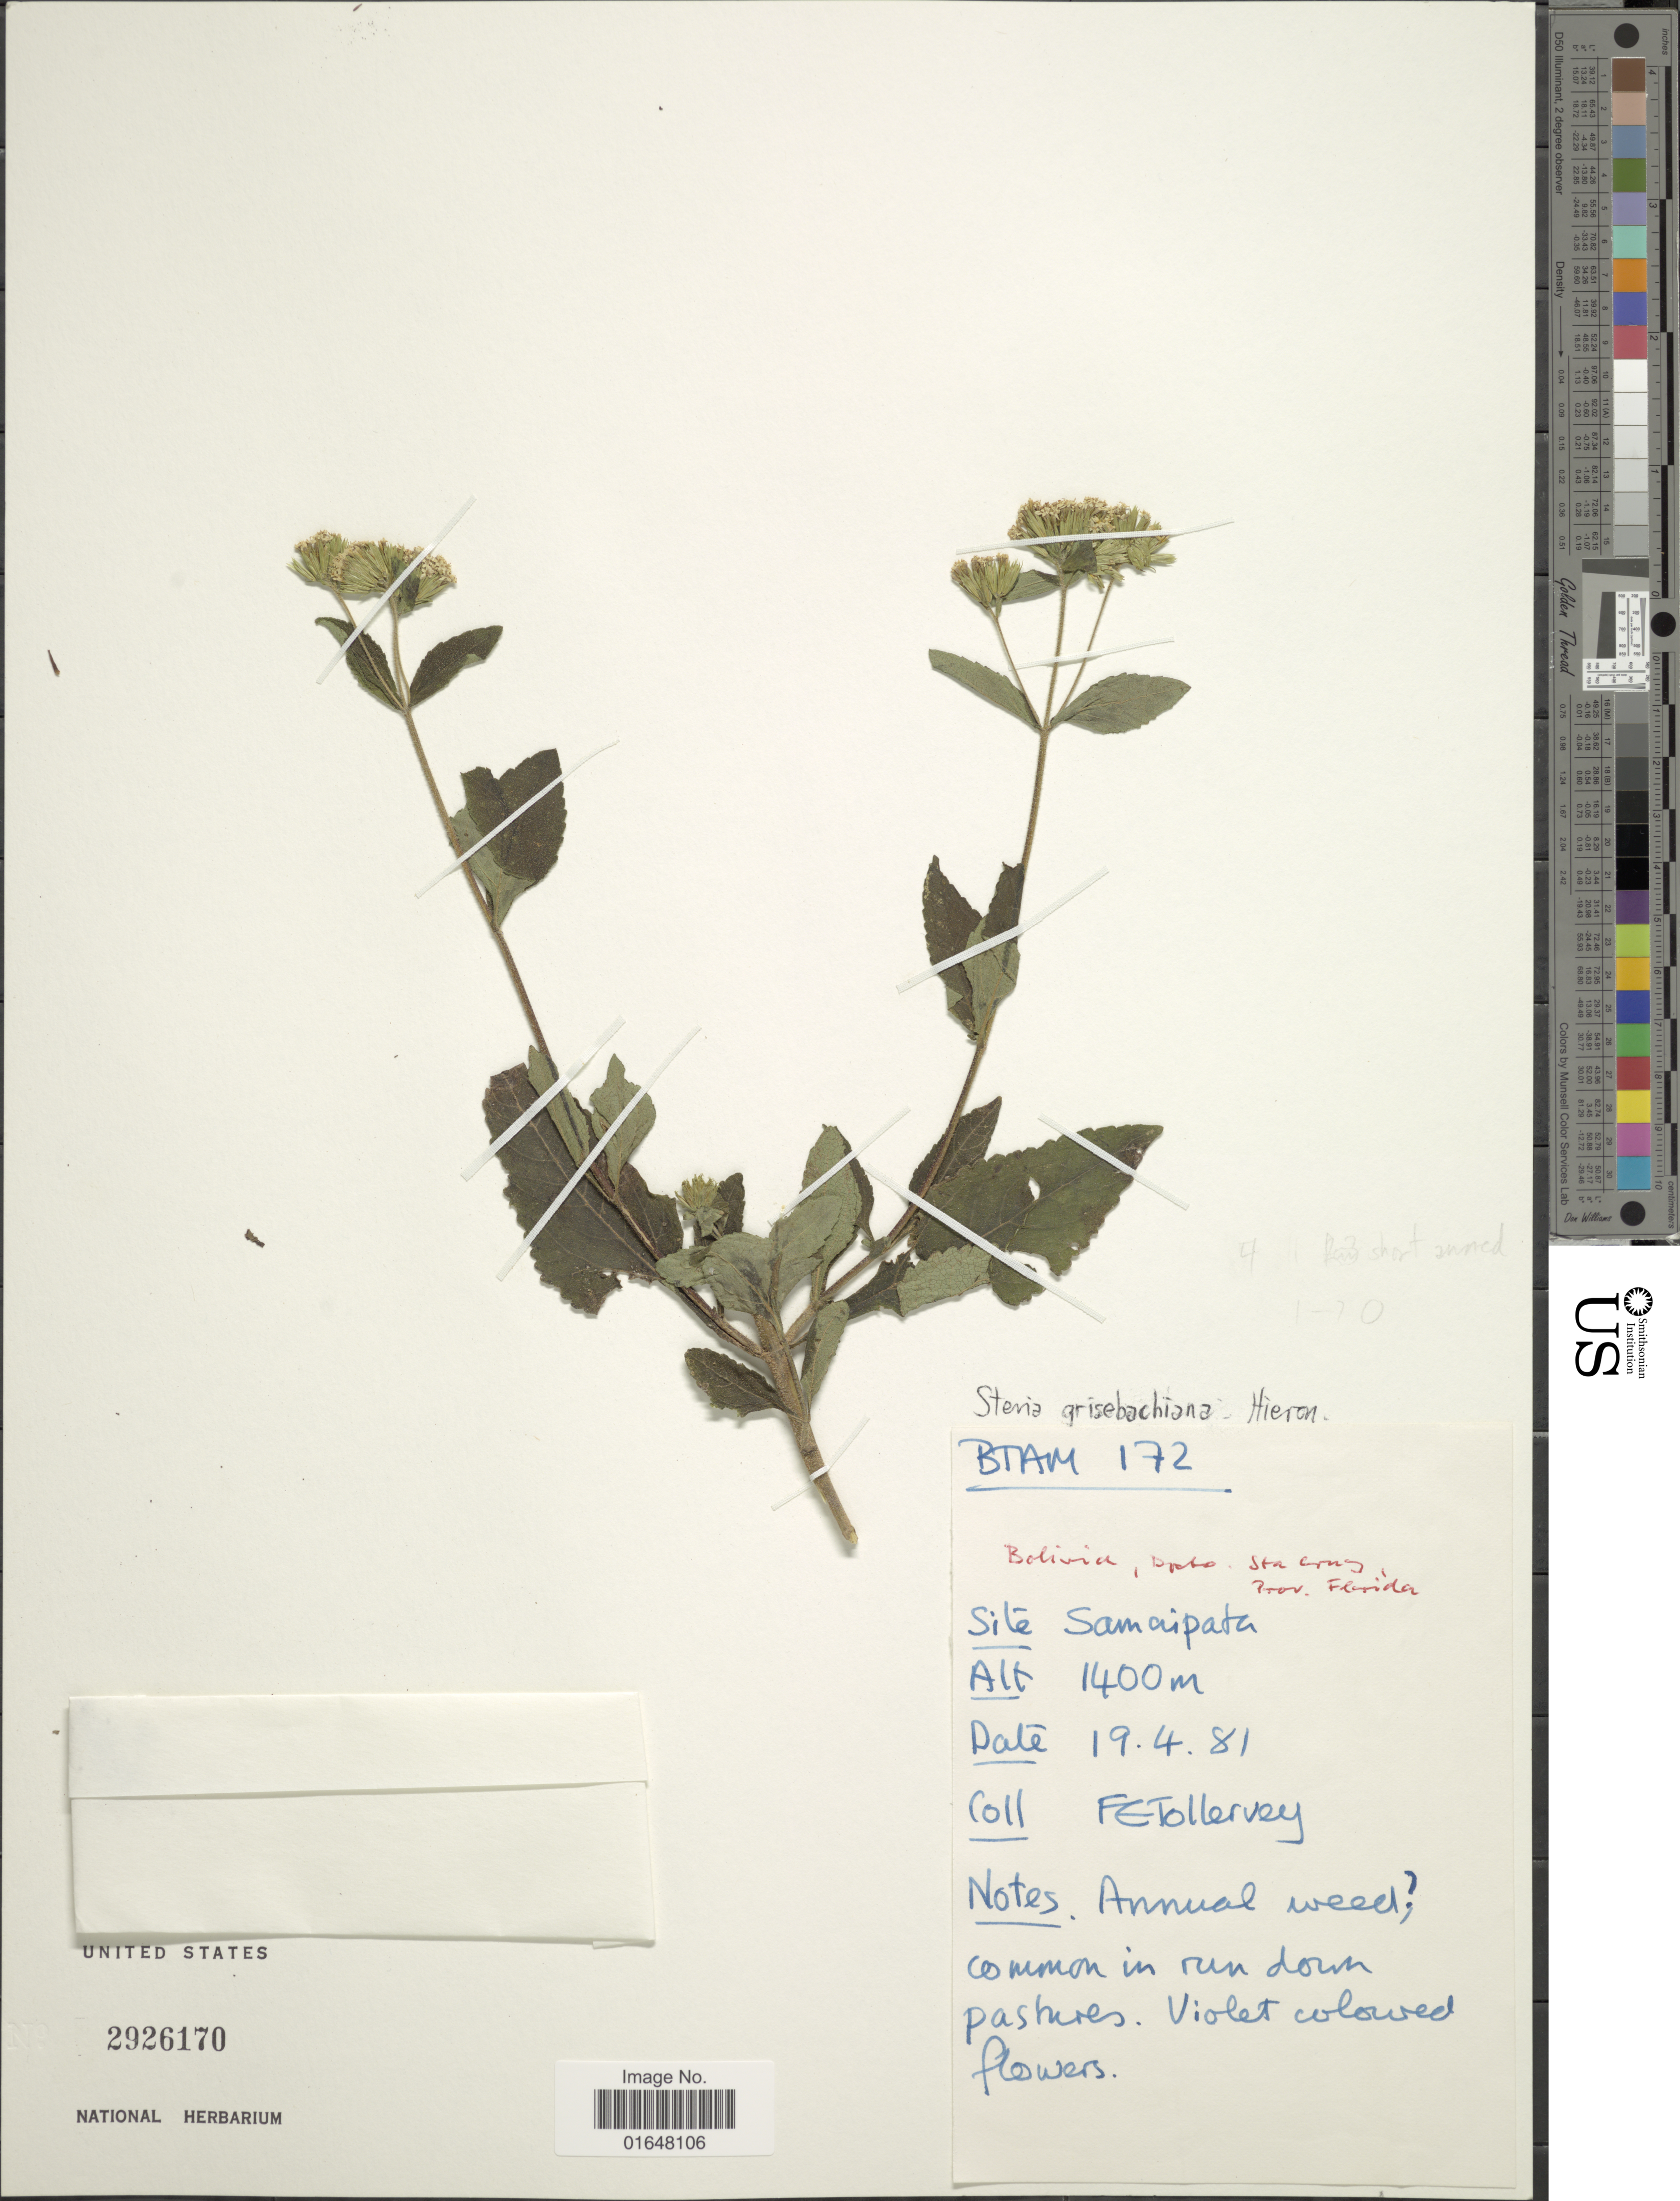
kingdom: Plantae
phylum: Tracheophyta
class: Magnoliopsida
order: Asterales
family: Asteraceae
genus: Stevia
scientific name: Stevia grisebachiana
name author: Hieron.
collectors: F. Tollevey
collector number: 172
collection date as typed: Transcribed d/m/y: 19/4/81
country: Bolivia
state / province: Santa Cruz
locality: Prov. Florida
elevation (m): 1400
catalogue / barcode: US 2926170